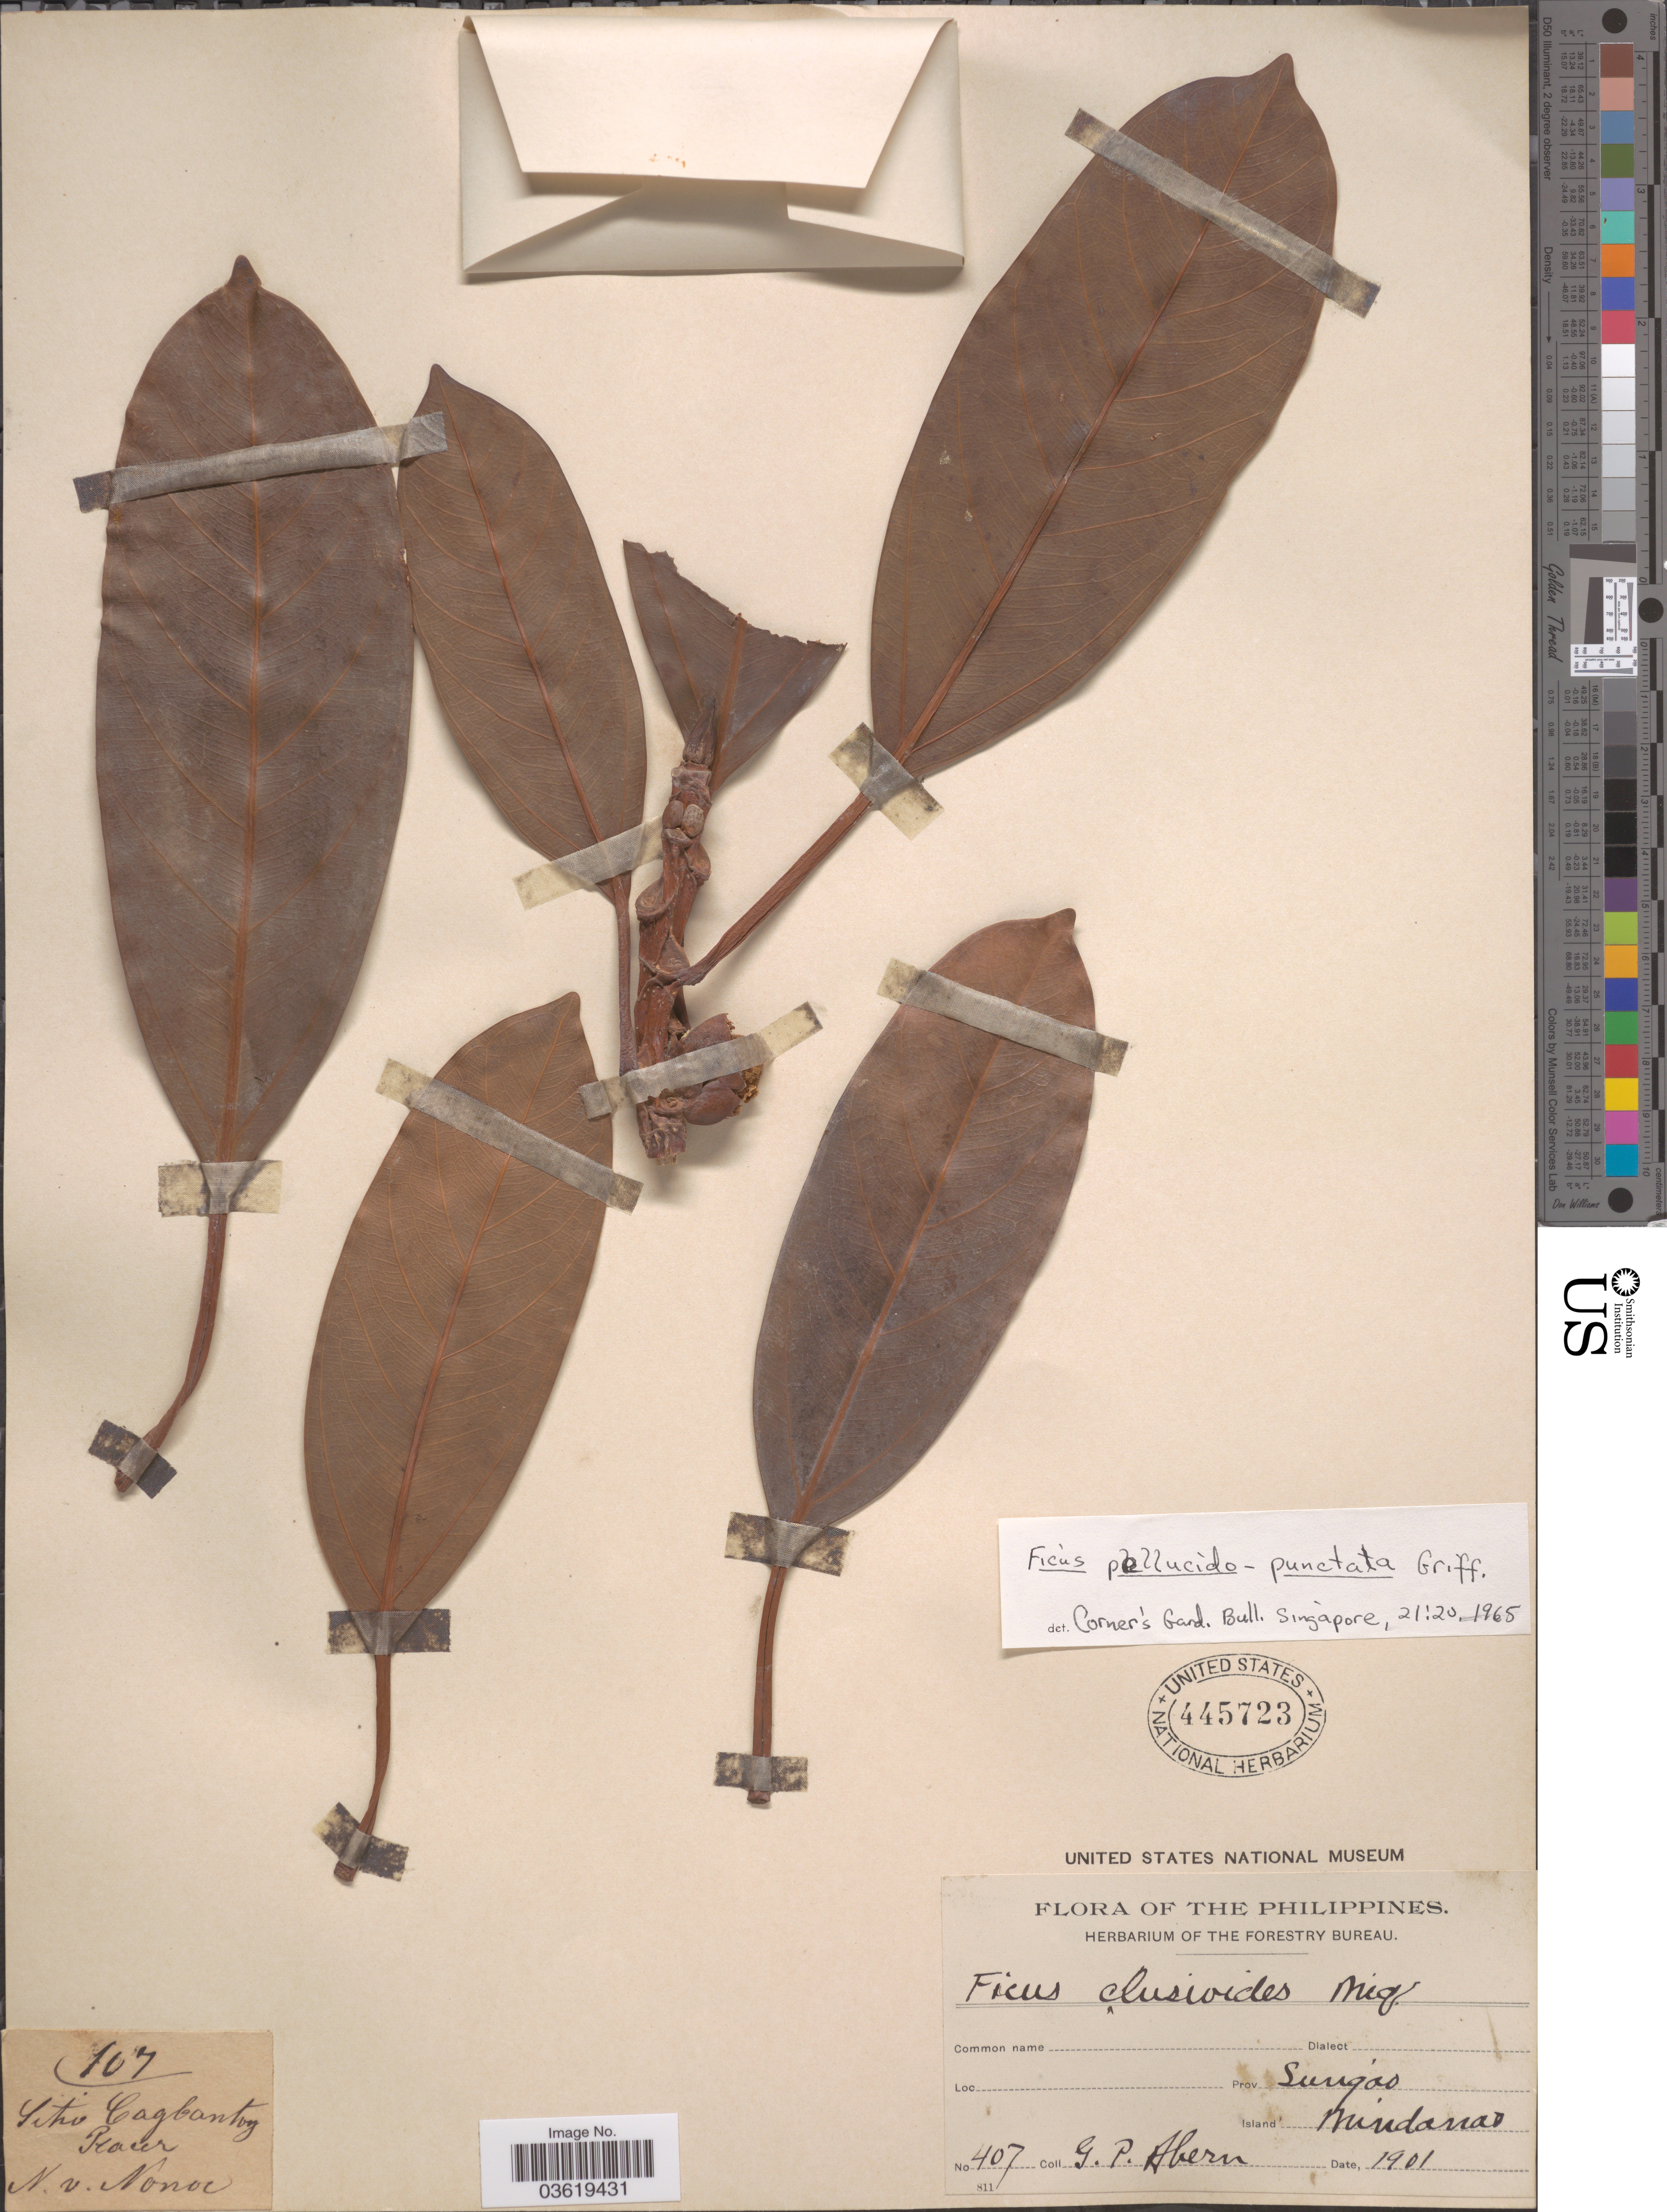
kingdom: Plantae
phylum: Tracheophyta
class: Magnoliopsida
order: Rosales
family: Moraceae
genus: Ficus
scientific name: Ficus pellucido-punctata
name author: Griff.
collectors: G. Ahern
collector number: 407*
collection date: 1901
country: Philippines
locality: Prov. Surigao. Island Mindanao.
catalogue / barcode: US 445723